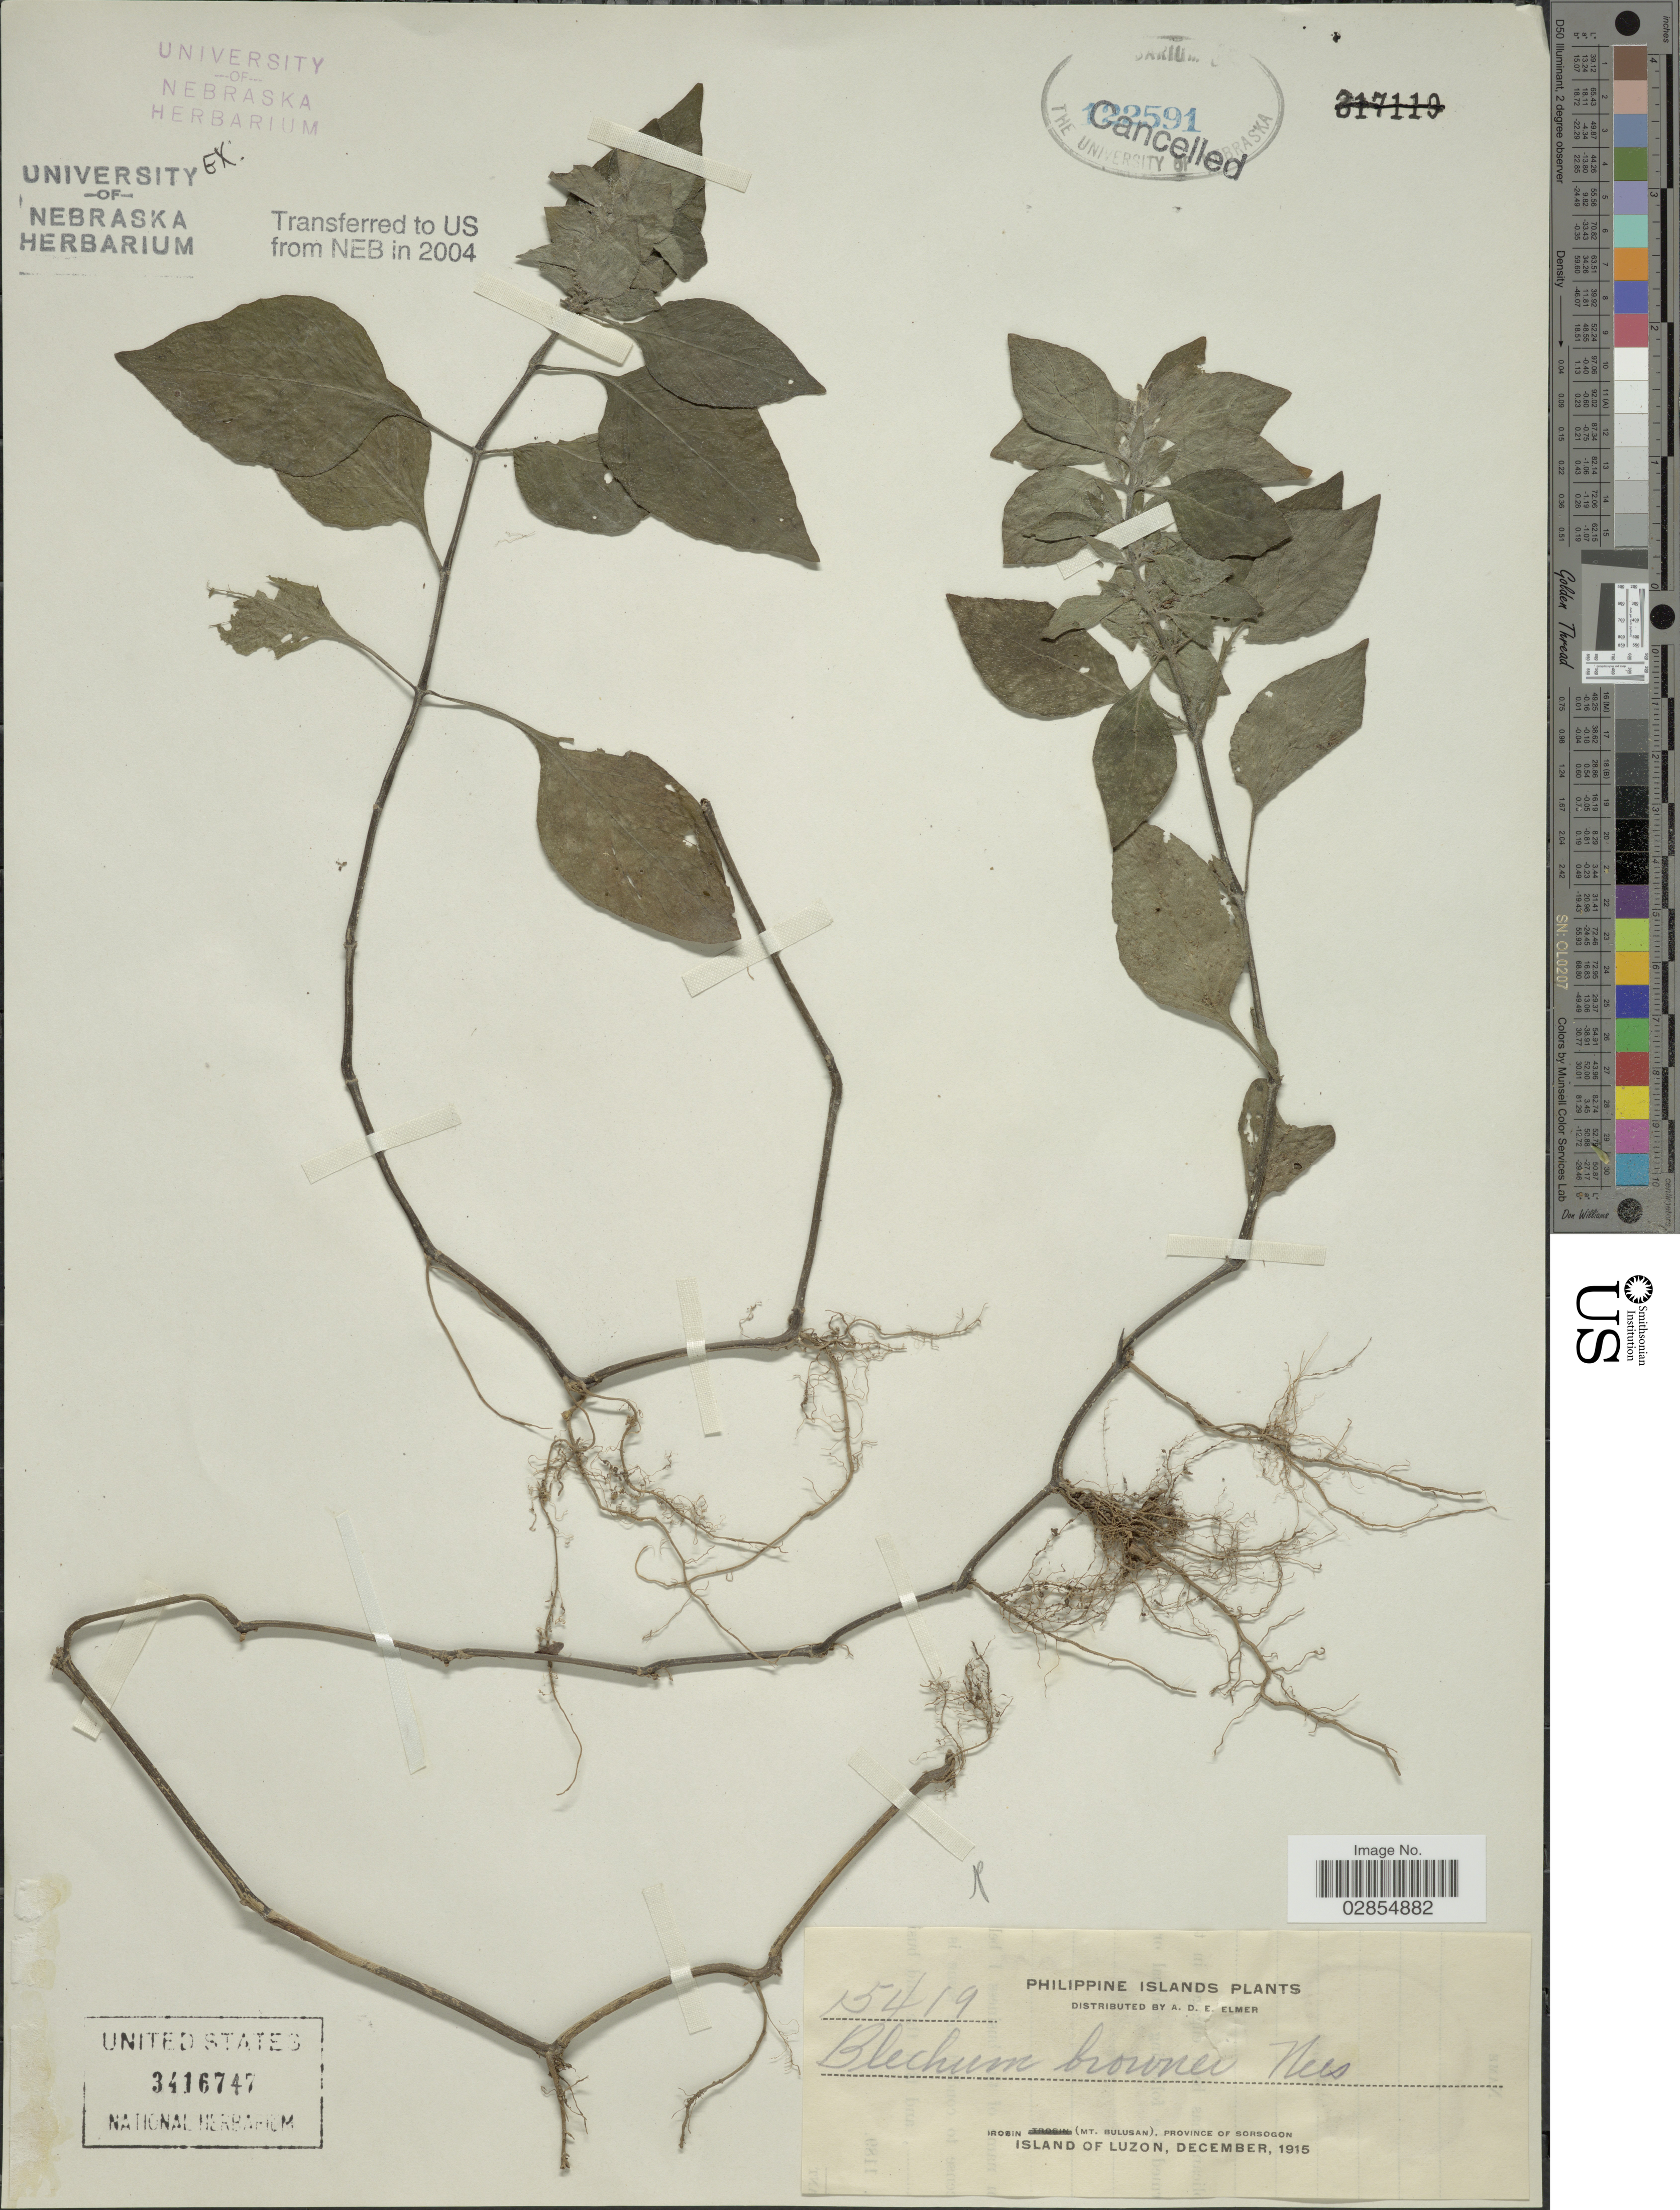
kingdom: Plantae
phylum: Tracheophyta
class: Magnoliopsida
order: Lamiales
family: Acanthaceae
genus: Blechum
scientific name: Blechum pyramidatum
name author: (Lam.) Urb.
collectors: A. D. E. Elmer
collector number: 15419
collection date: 1915-12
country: Philippines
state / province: Bicol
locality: Philippine Islands. Irosin (Mt. Bulusan), Province of Sorsogon. Island of Luzon.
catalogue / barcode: US 3416747